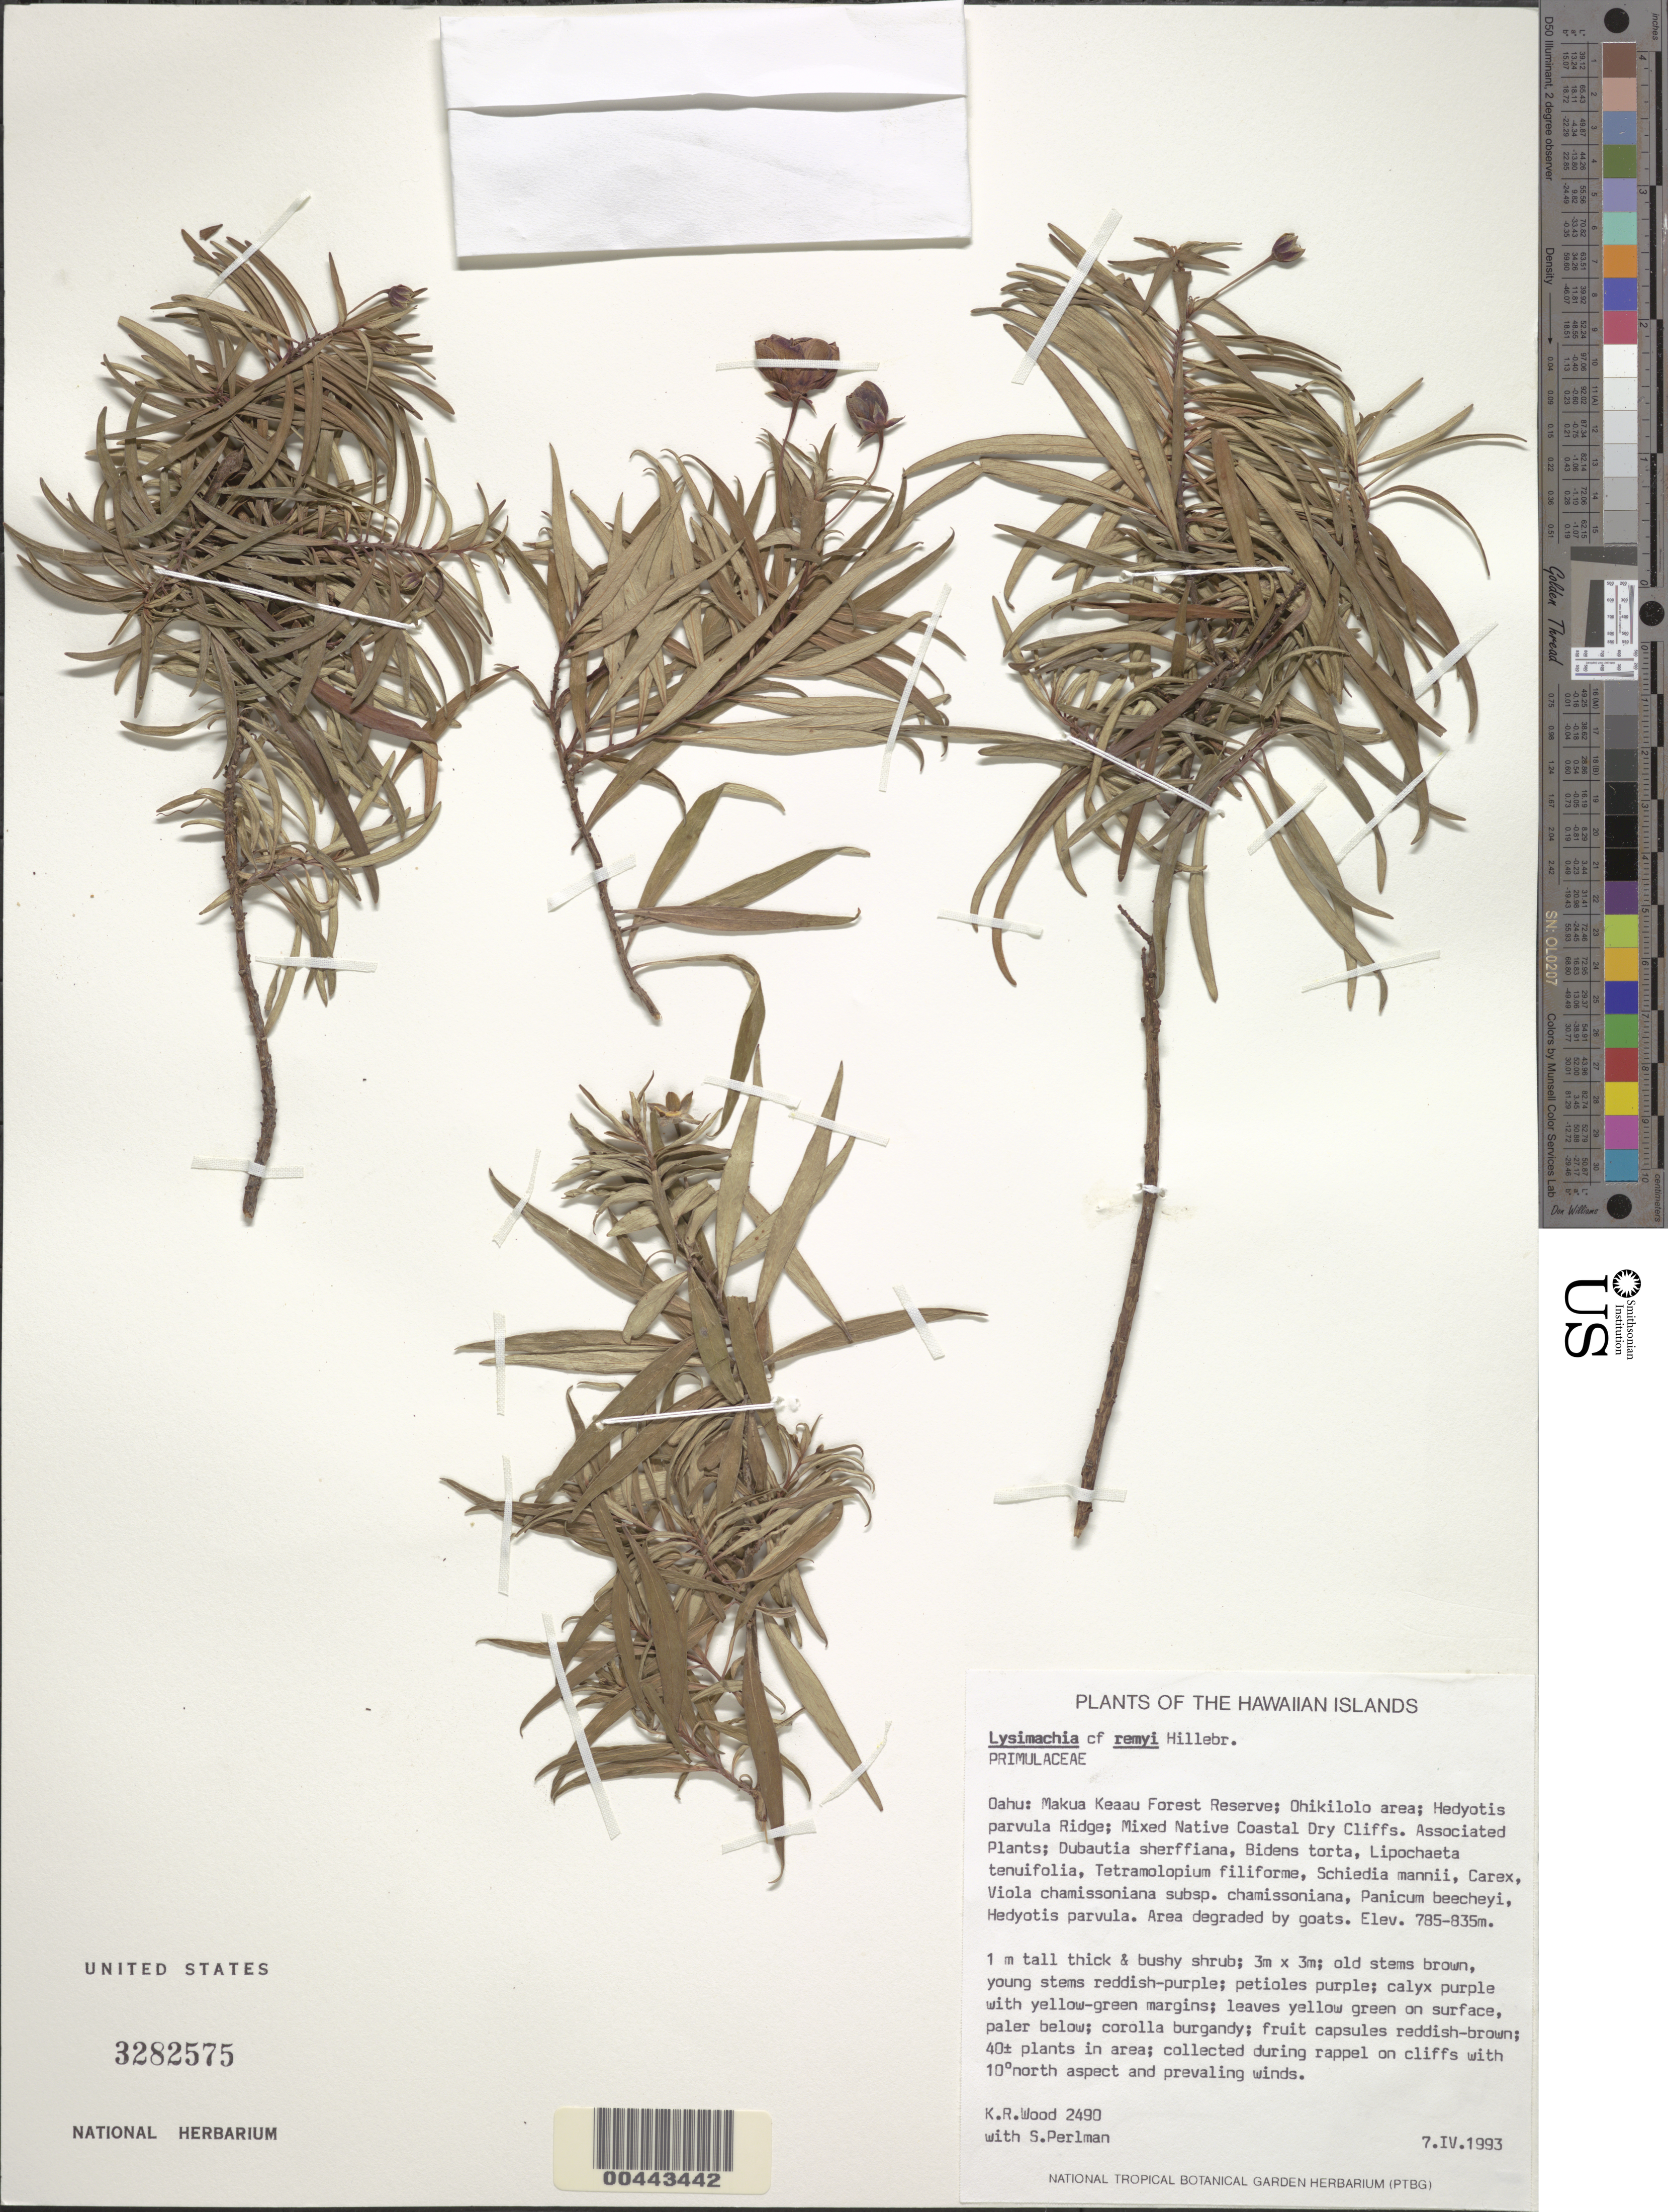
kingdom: Plantae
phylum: Tracheophyta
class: Magnoliopsida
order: Ericales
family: Primulaceae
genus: Lysimachia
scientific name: Lysimachia remyi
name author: Hillebr.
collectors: K. R. Wood & S. P. Perlman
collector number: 2490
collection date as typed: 7 Apr 1993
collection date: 1993-04-07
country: United States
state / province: Hawaii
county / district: Honolulu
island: Oahu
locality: Makua Keaau For Res, Ohikilolo area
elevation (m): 785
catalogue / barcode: US 3282575